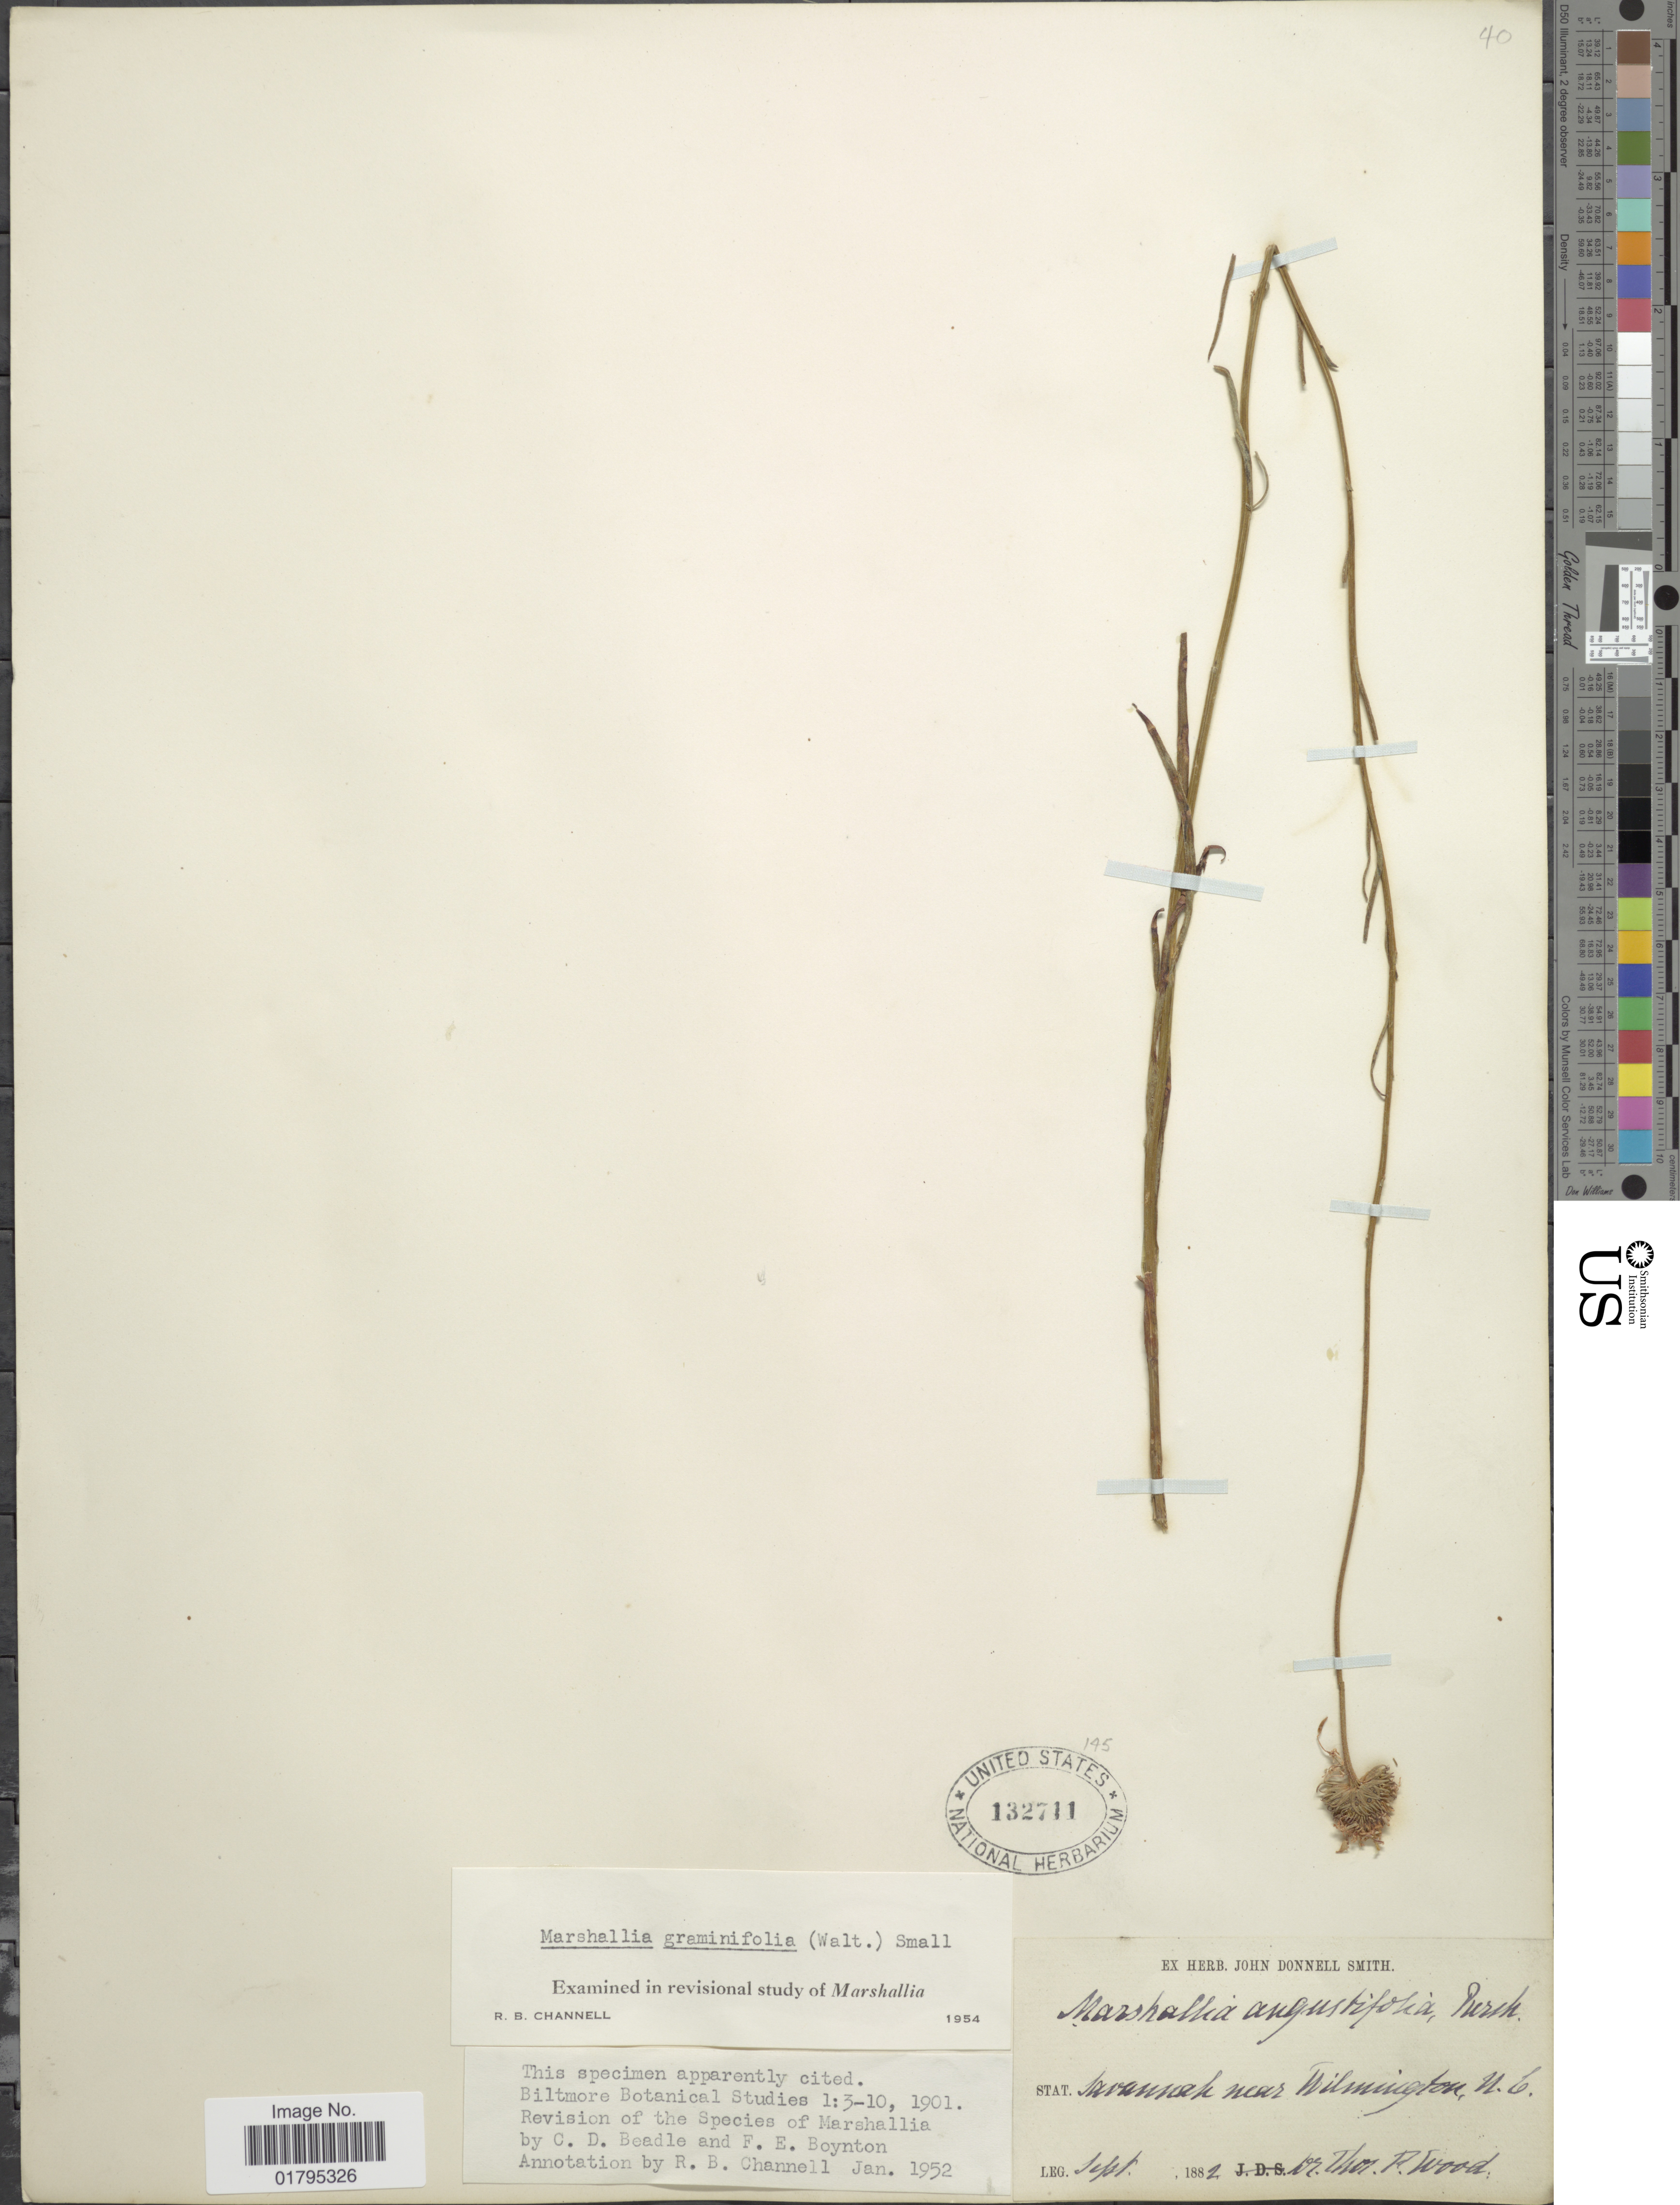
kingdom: Plantae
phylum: Tracheophyta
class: Magnoliopsida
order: Asterales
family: Asteraceae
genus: Marshallia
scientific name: Marshallia graminifolia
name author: (Walter) Small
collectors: T. F. Wood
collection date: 1882-09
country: United States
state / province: North Carolina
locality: Savannah near Wilmington, N.C.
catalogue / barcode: US 132711